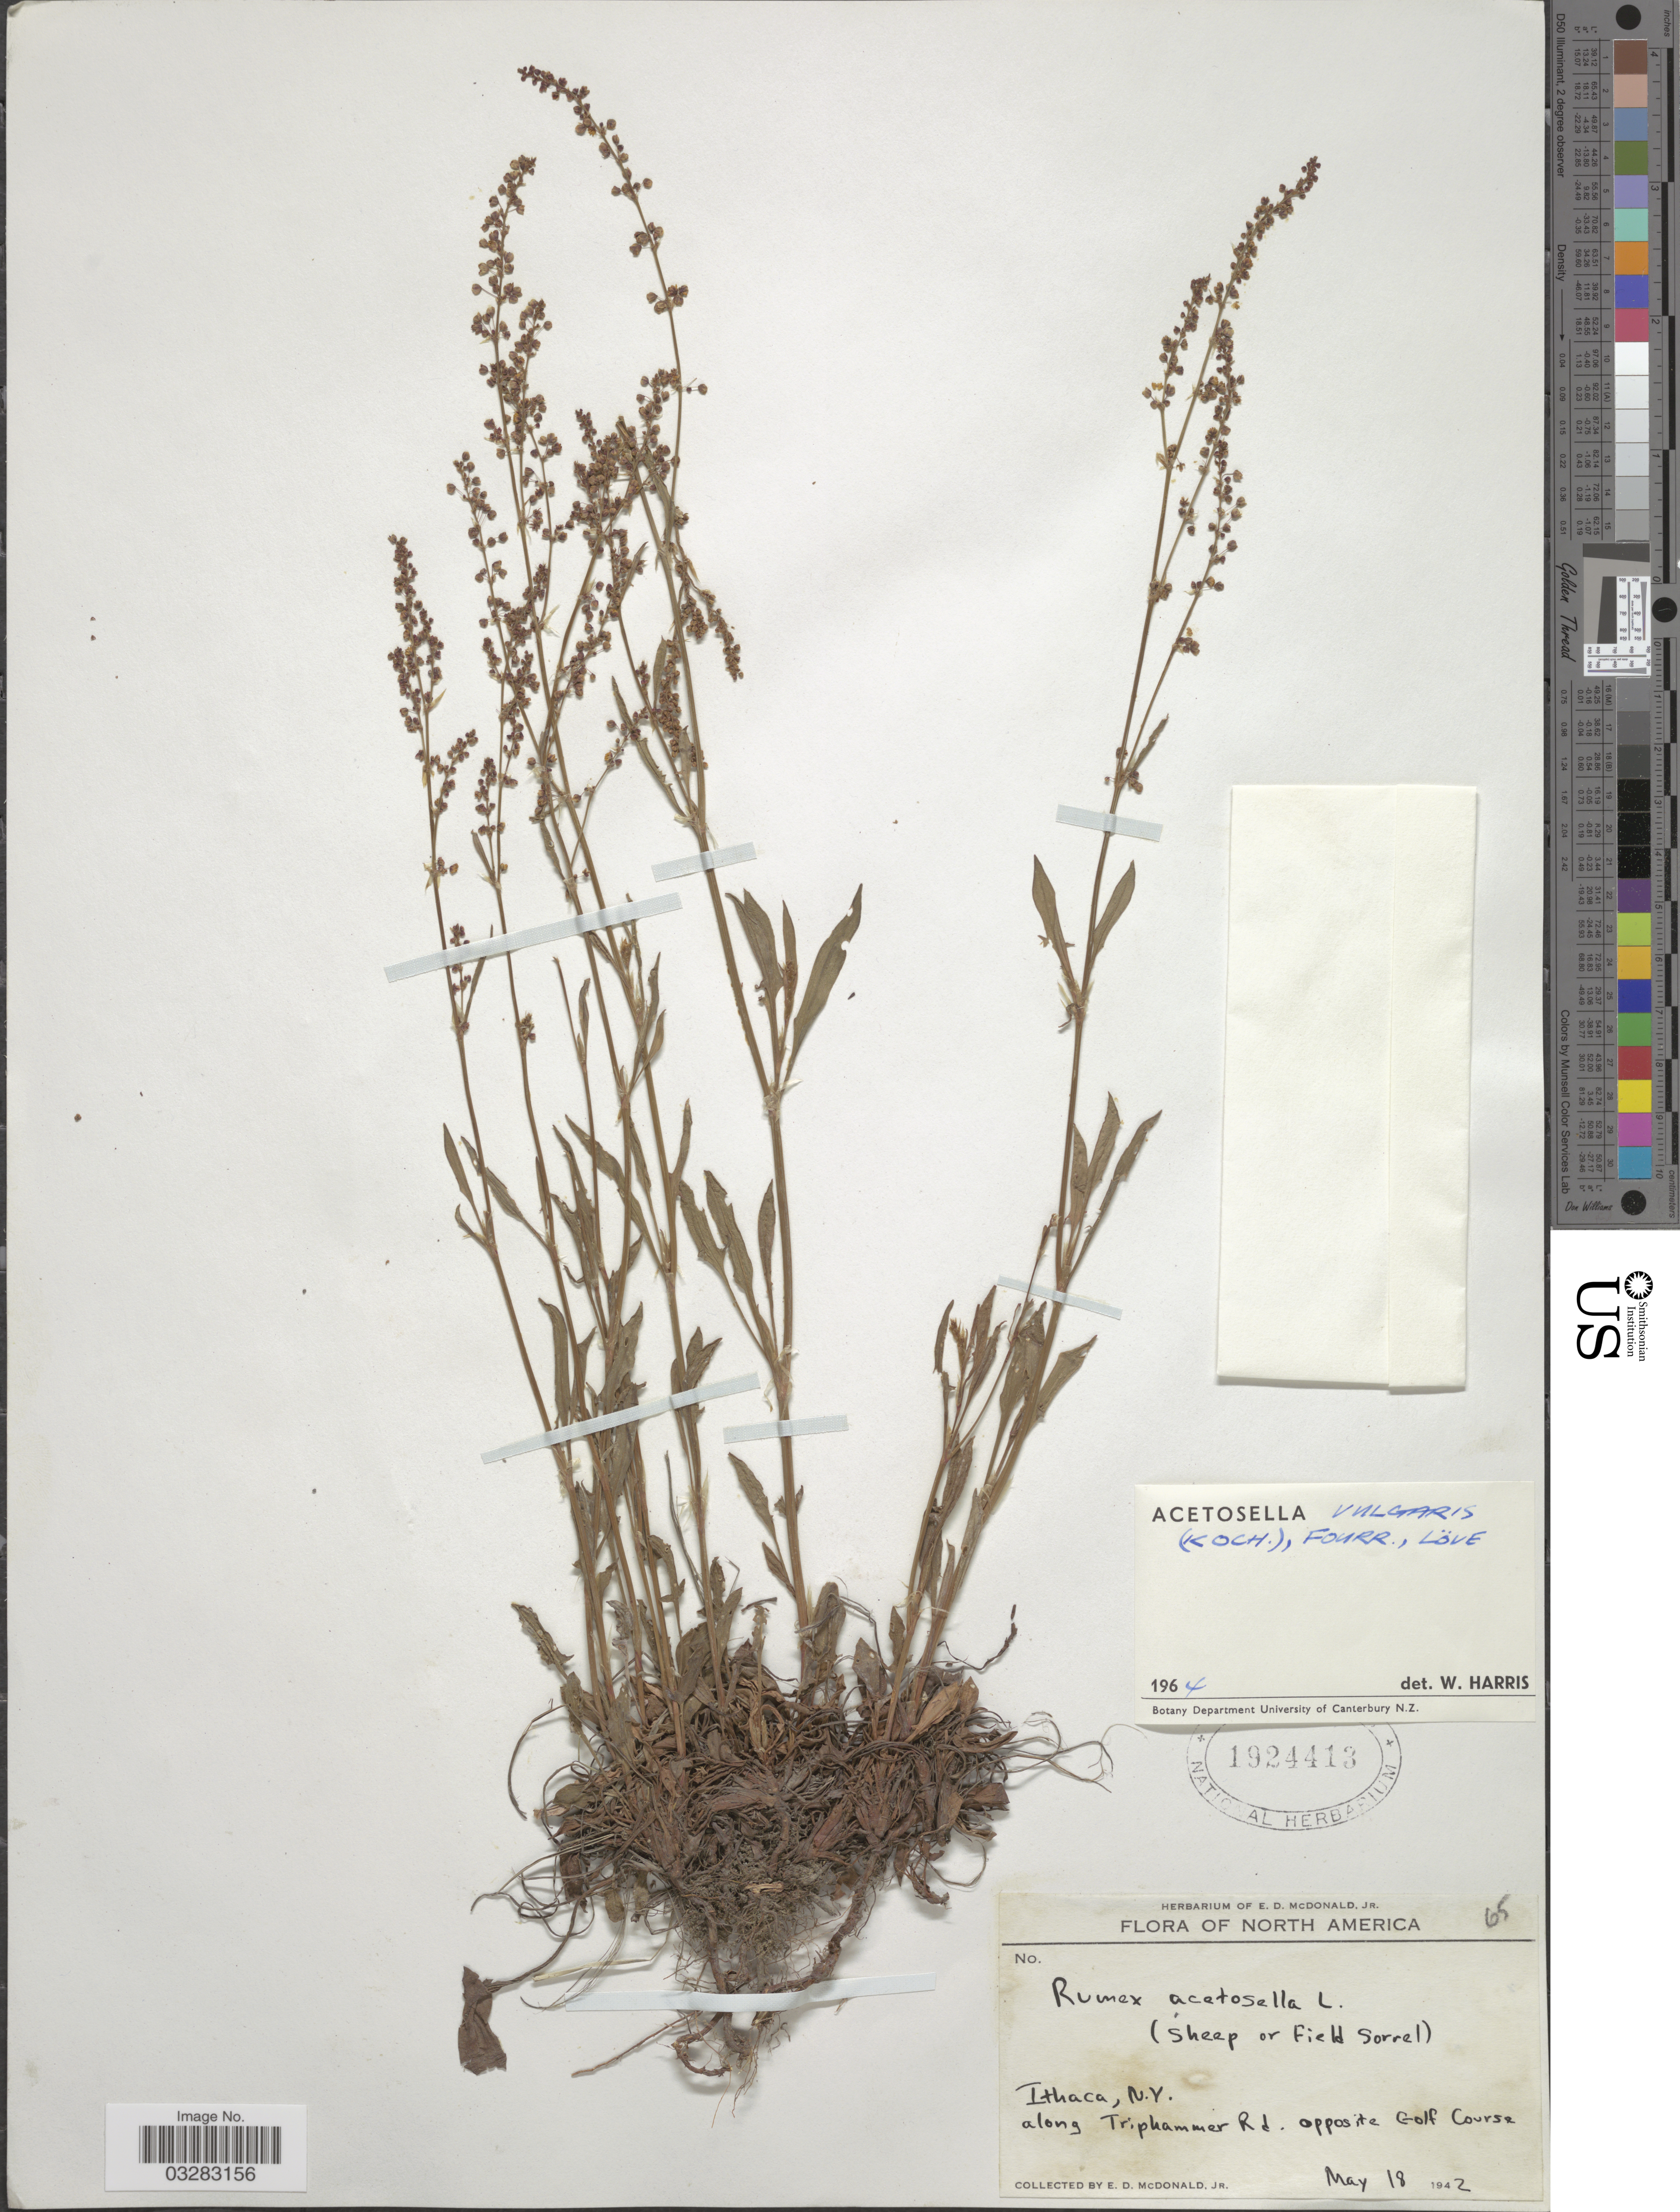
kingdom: Plantae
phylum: Tracheophyta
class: Magnoliopsida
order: Caryophyllales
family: Polygonaceae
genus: Rumex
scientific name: Rumex acetosella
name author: L.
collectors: E. D. McDonald Jr.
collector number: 65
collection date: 1942-05-18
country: United States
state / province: New York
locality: Ithaca. Along Triphammer Rd. opposite Golf Course.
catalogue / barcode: US 1924413